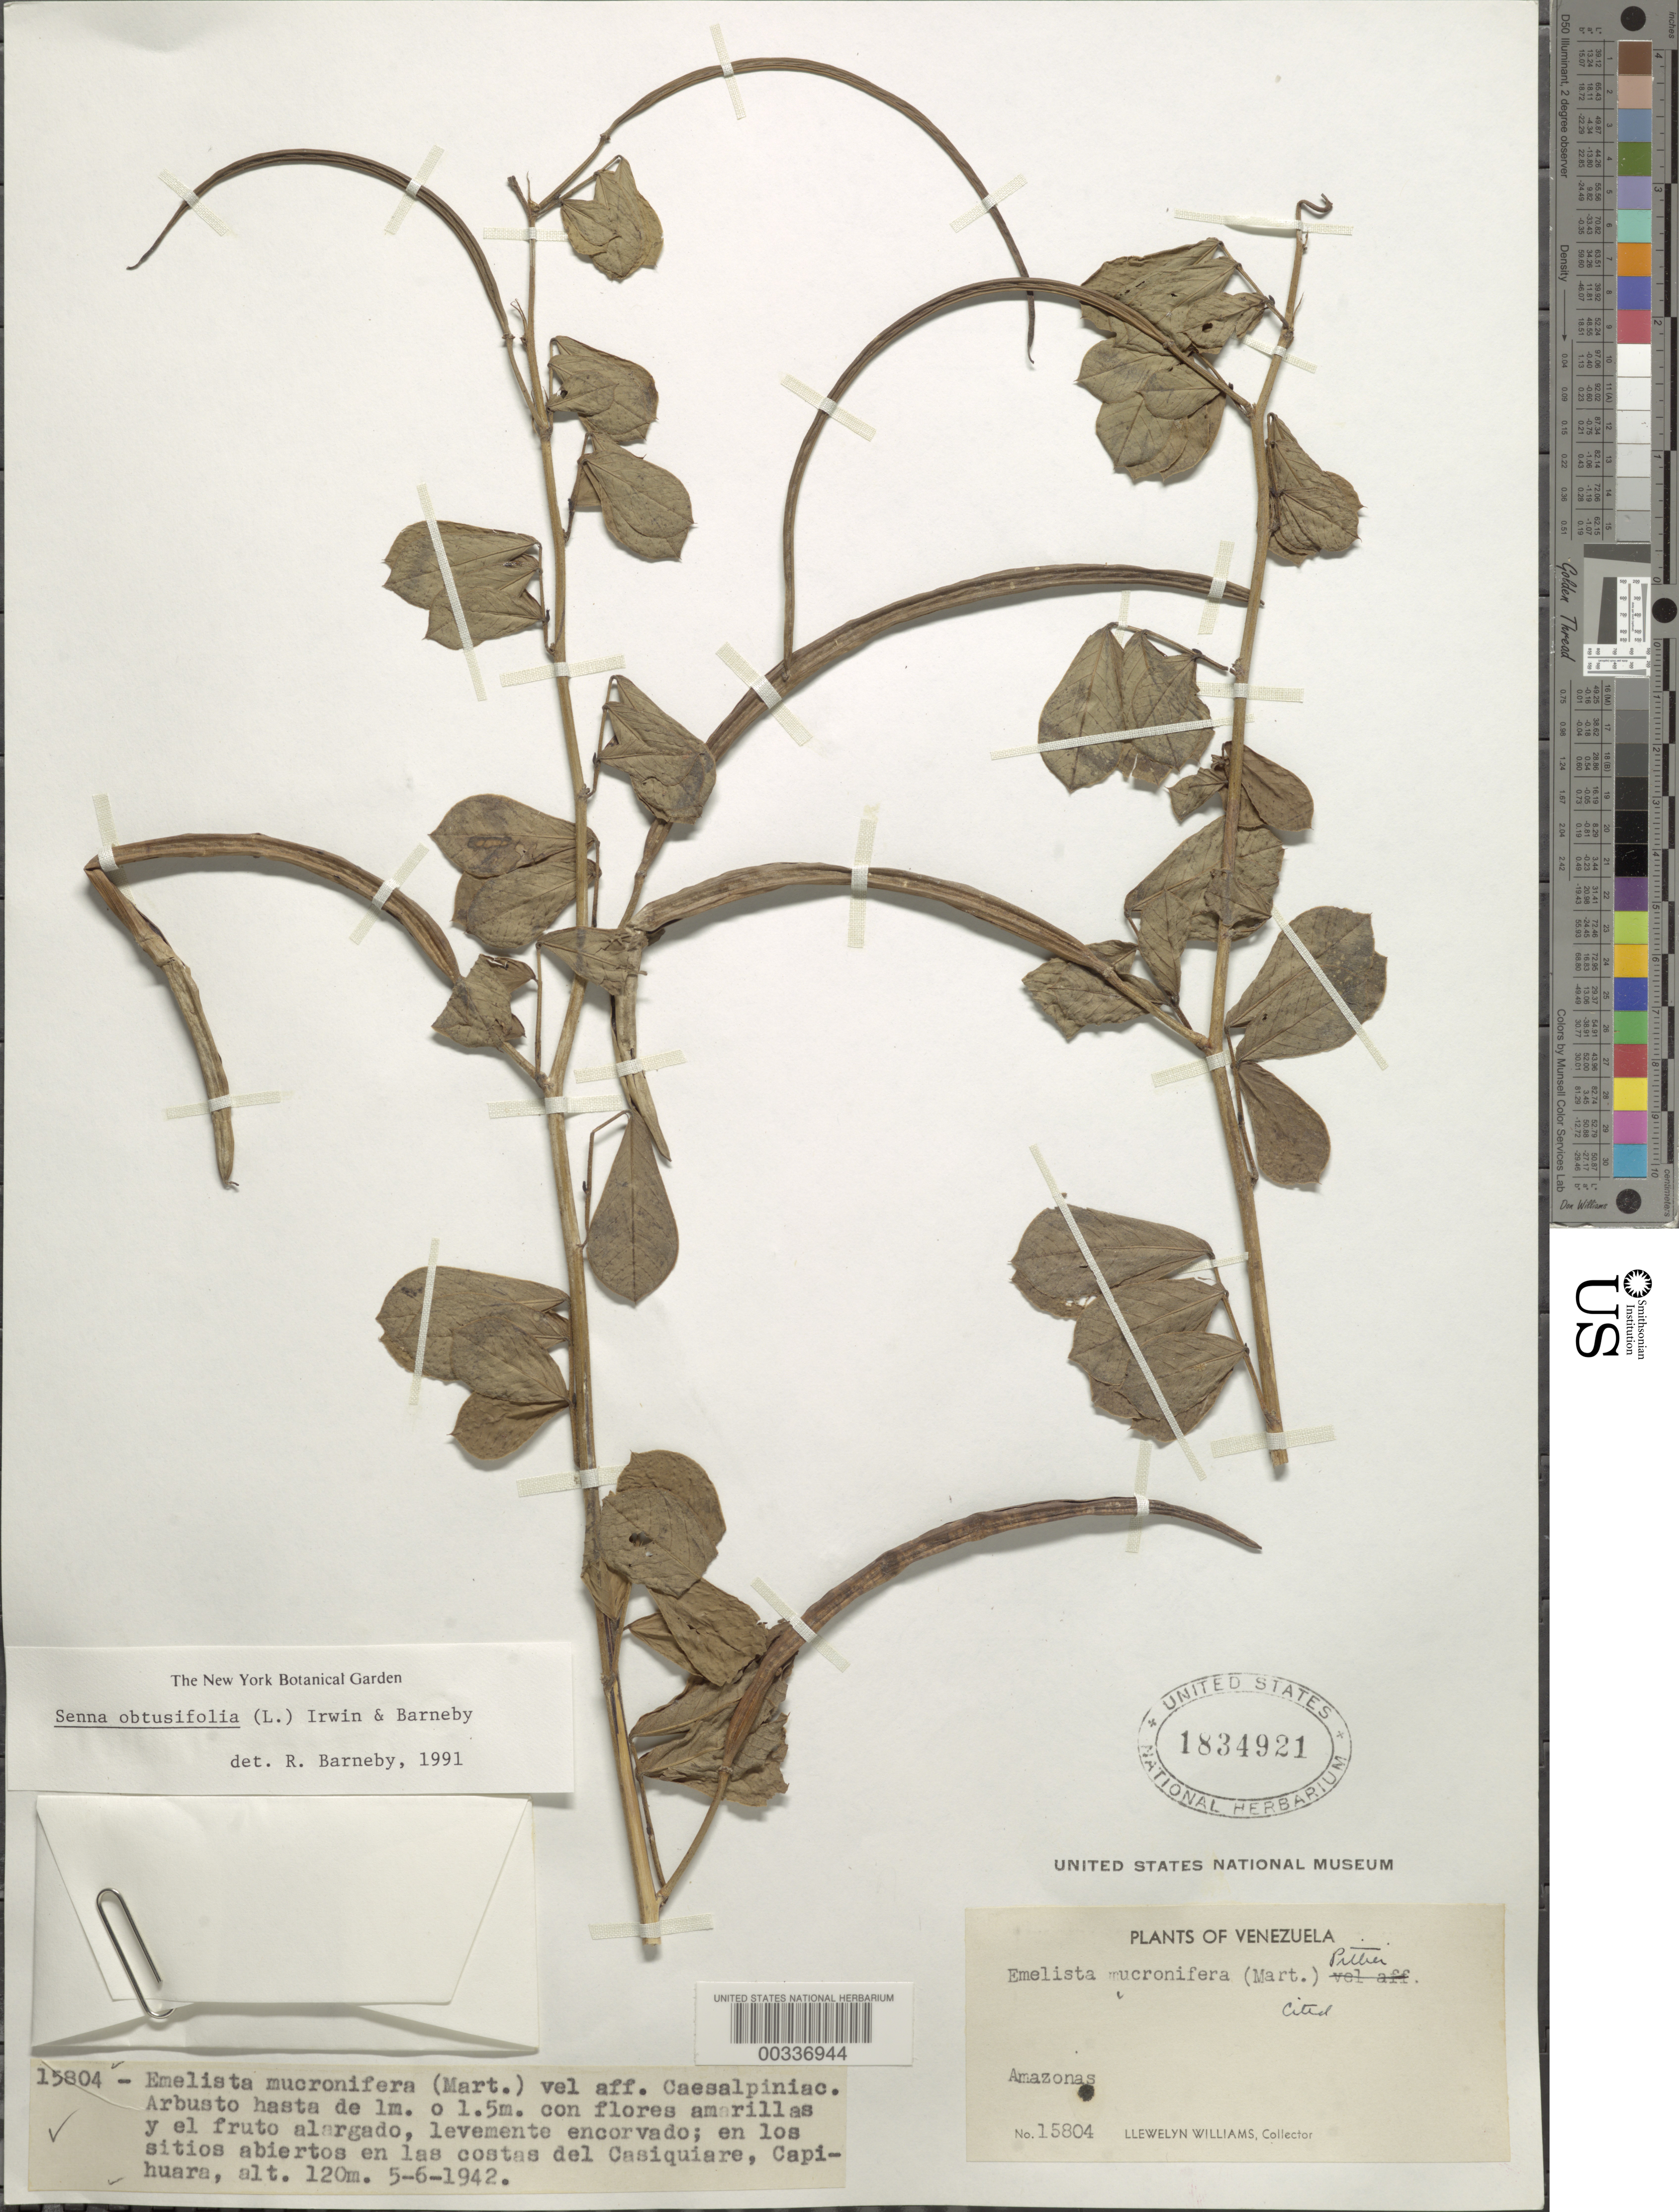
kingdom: Plantae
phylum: Tracheophyta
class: Magnoliopsida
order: Fabales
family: Fabaceae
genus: Senna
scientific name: Senna obtusifolia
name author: (L.) H.S. Irwin & Barneby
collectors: Ll. Williams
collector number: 15804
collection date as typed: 05 Jun 1942 or 06 May 1942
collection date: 1942-05-06 or 1942-06-05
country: Venezuela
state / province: Amazonas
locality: Coasts of casiquiare, capihuara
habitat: Open areas of coast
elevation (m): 120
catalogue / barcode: US 1834921